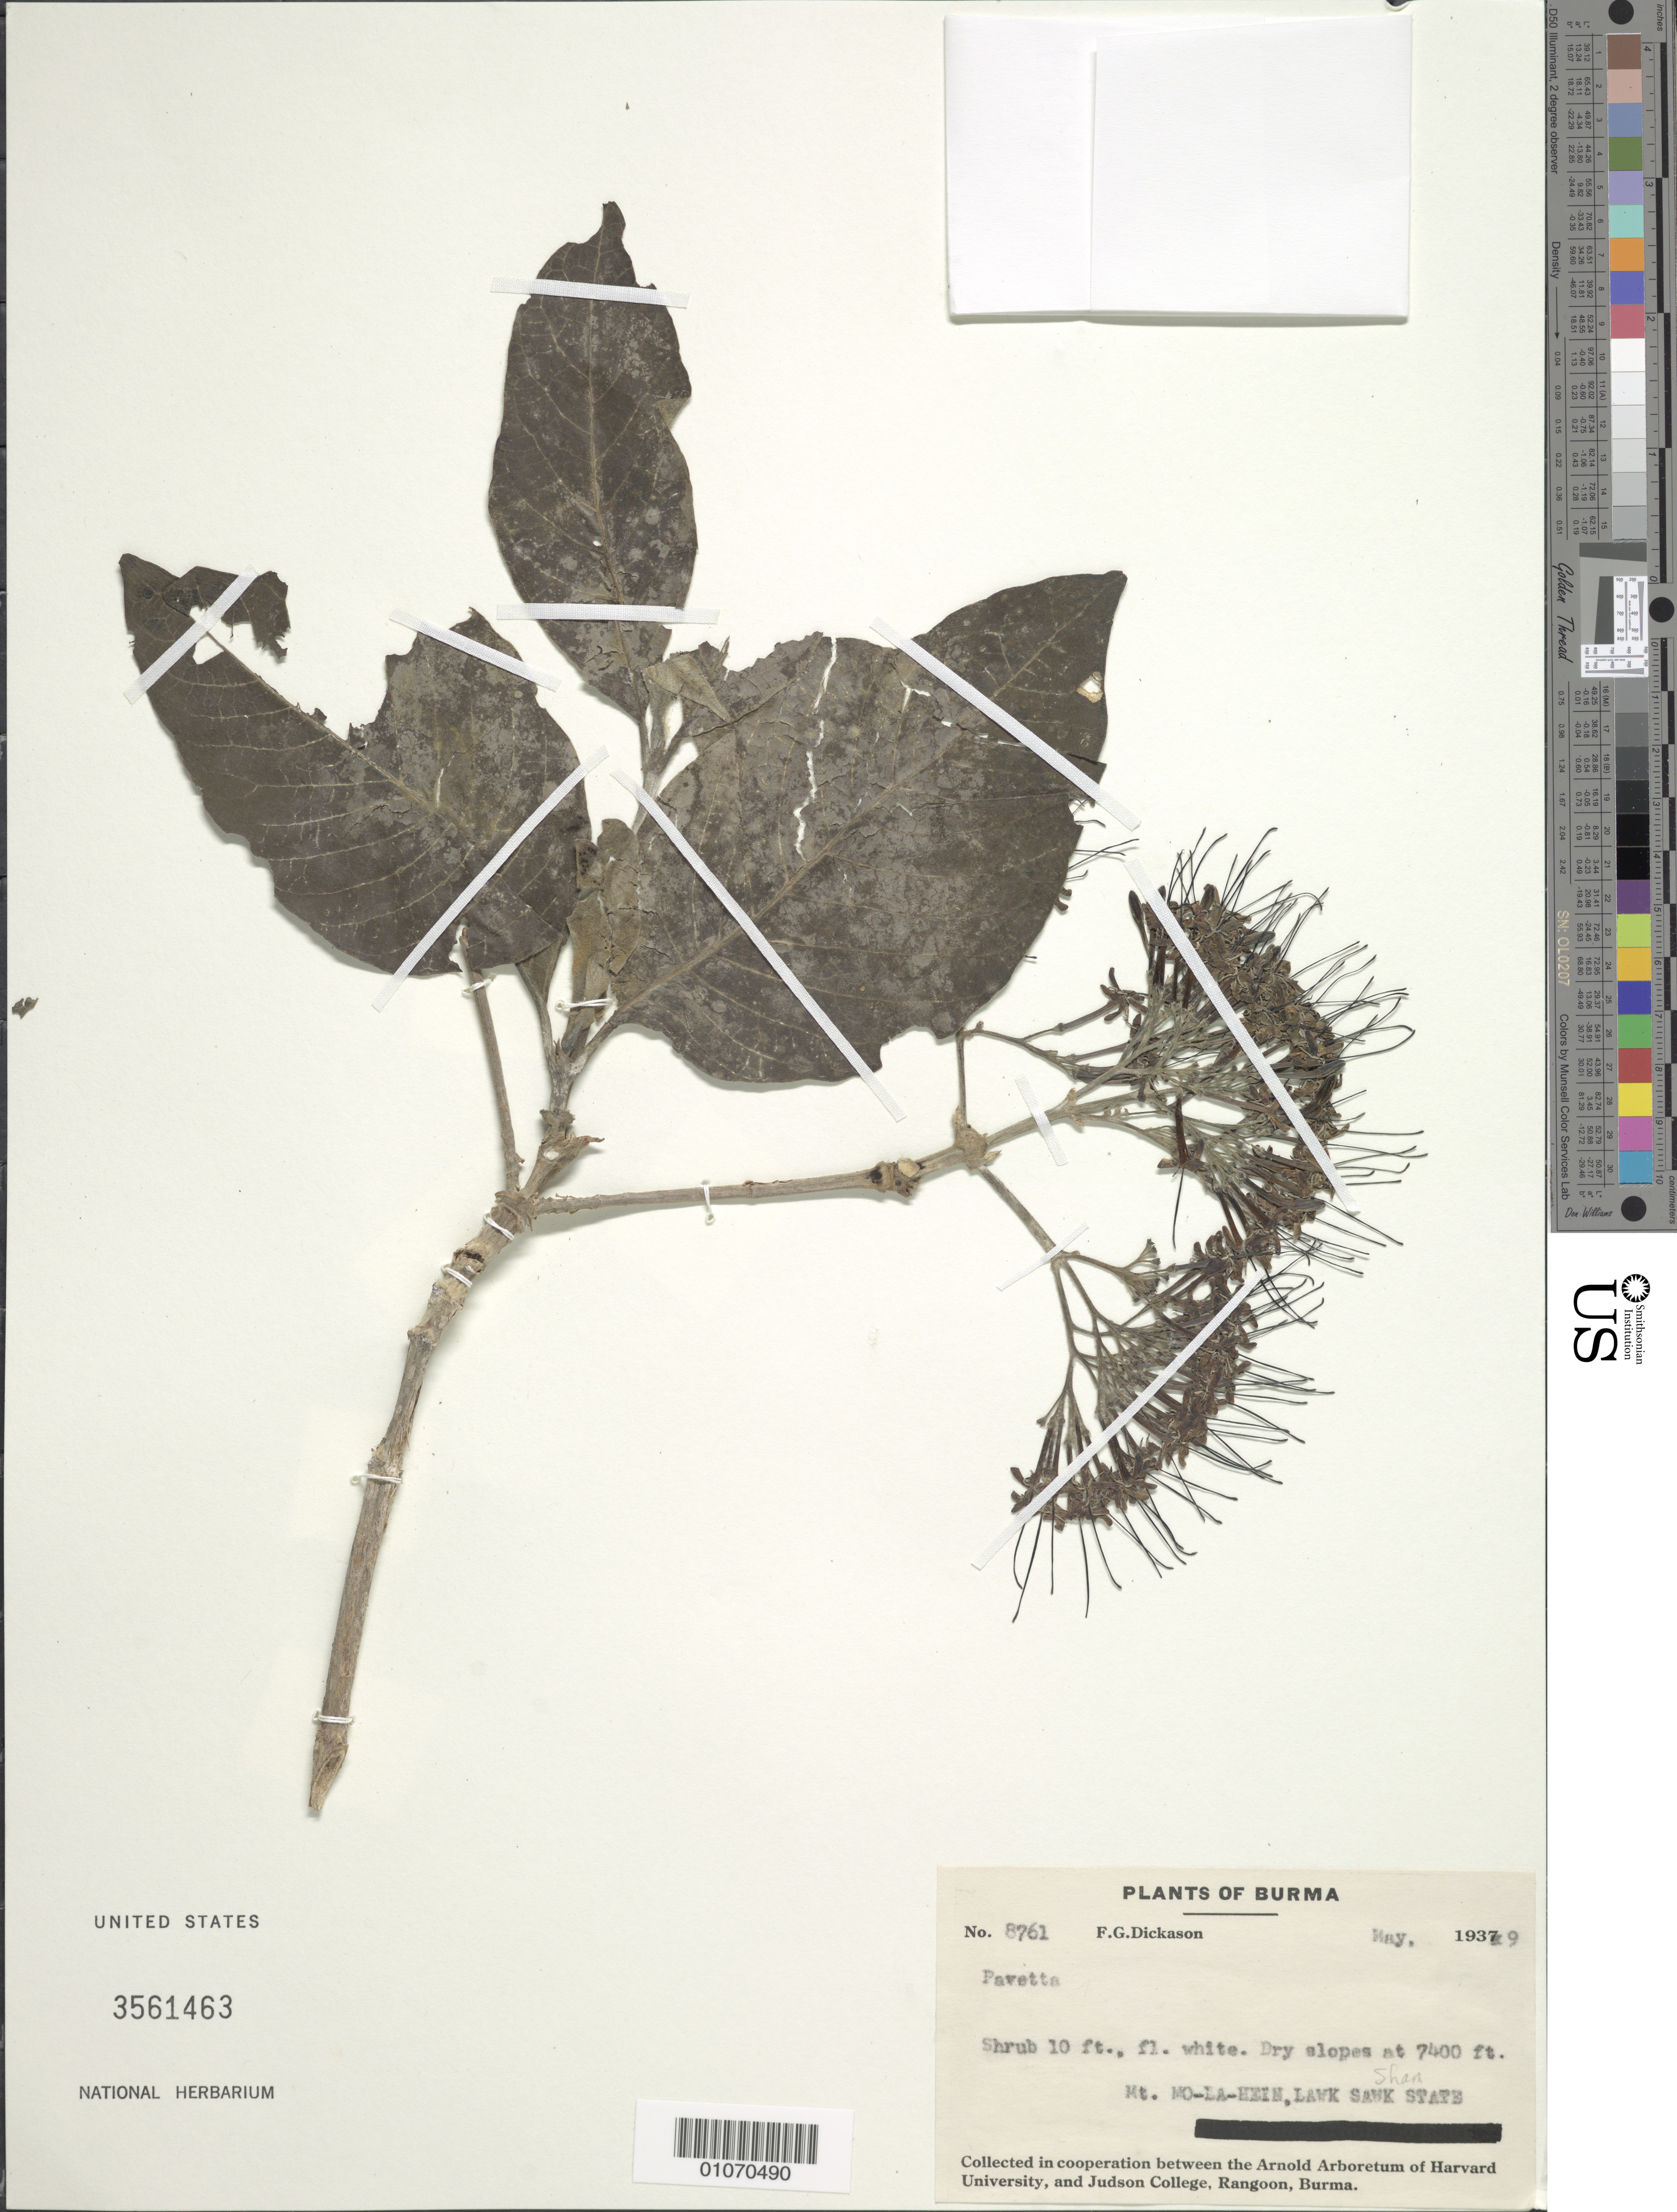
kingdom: Plantae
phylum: Tracheophyta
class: Magnoliopsida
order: Gentianales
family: Rubiaceae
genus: Pavetta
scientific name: Pavetta sp.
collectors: F. Dickason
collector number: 8761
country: Myanmar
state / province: Shan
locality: Mt. Mo La Mein, Lawk Sawk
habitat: dry slopes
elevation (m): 2256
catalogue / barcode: US 3561463